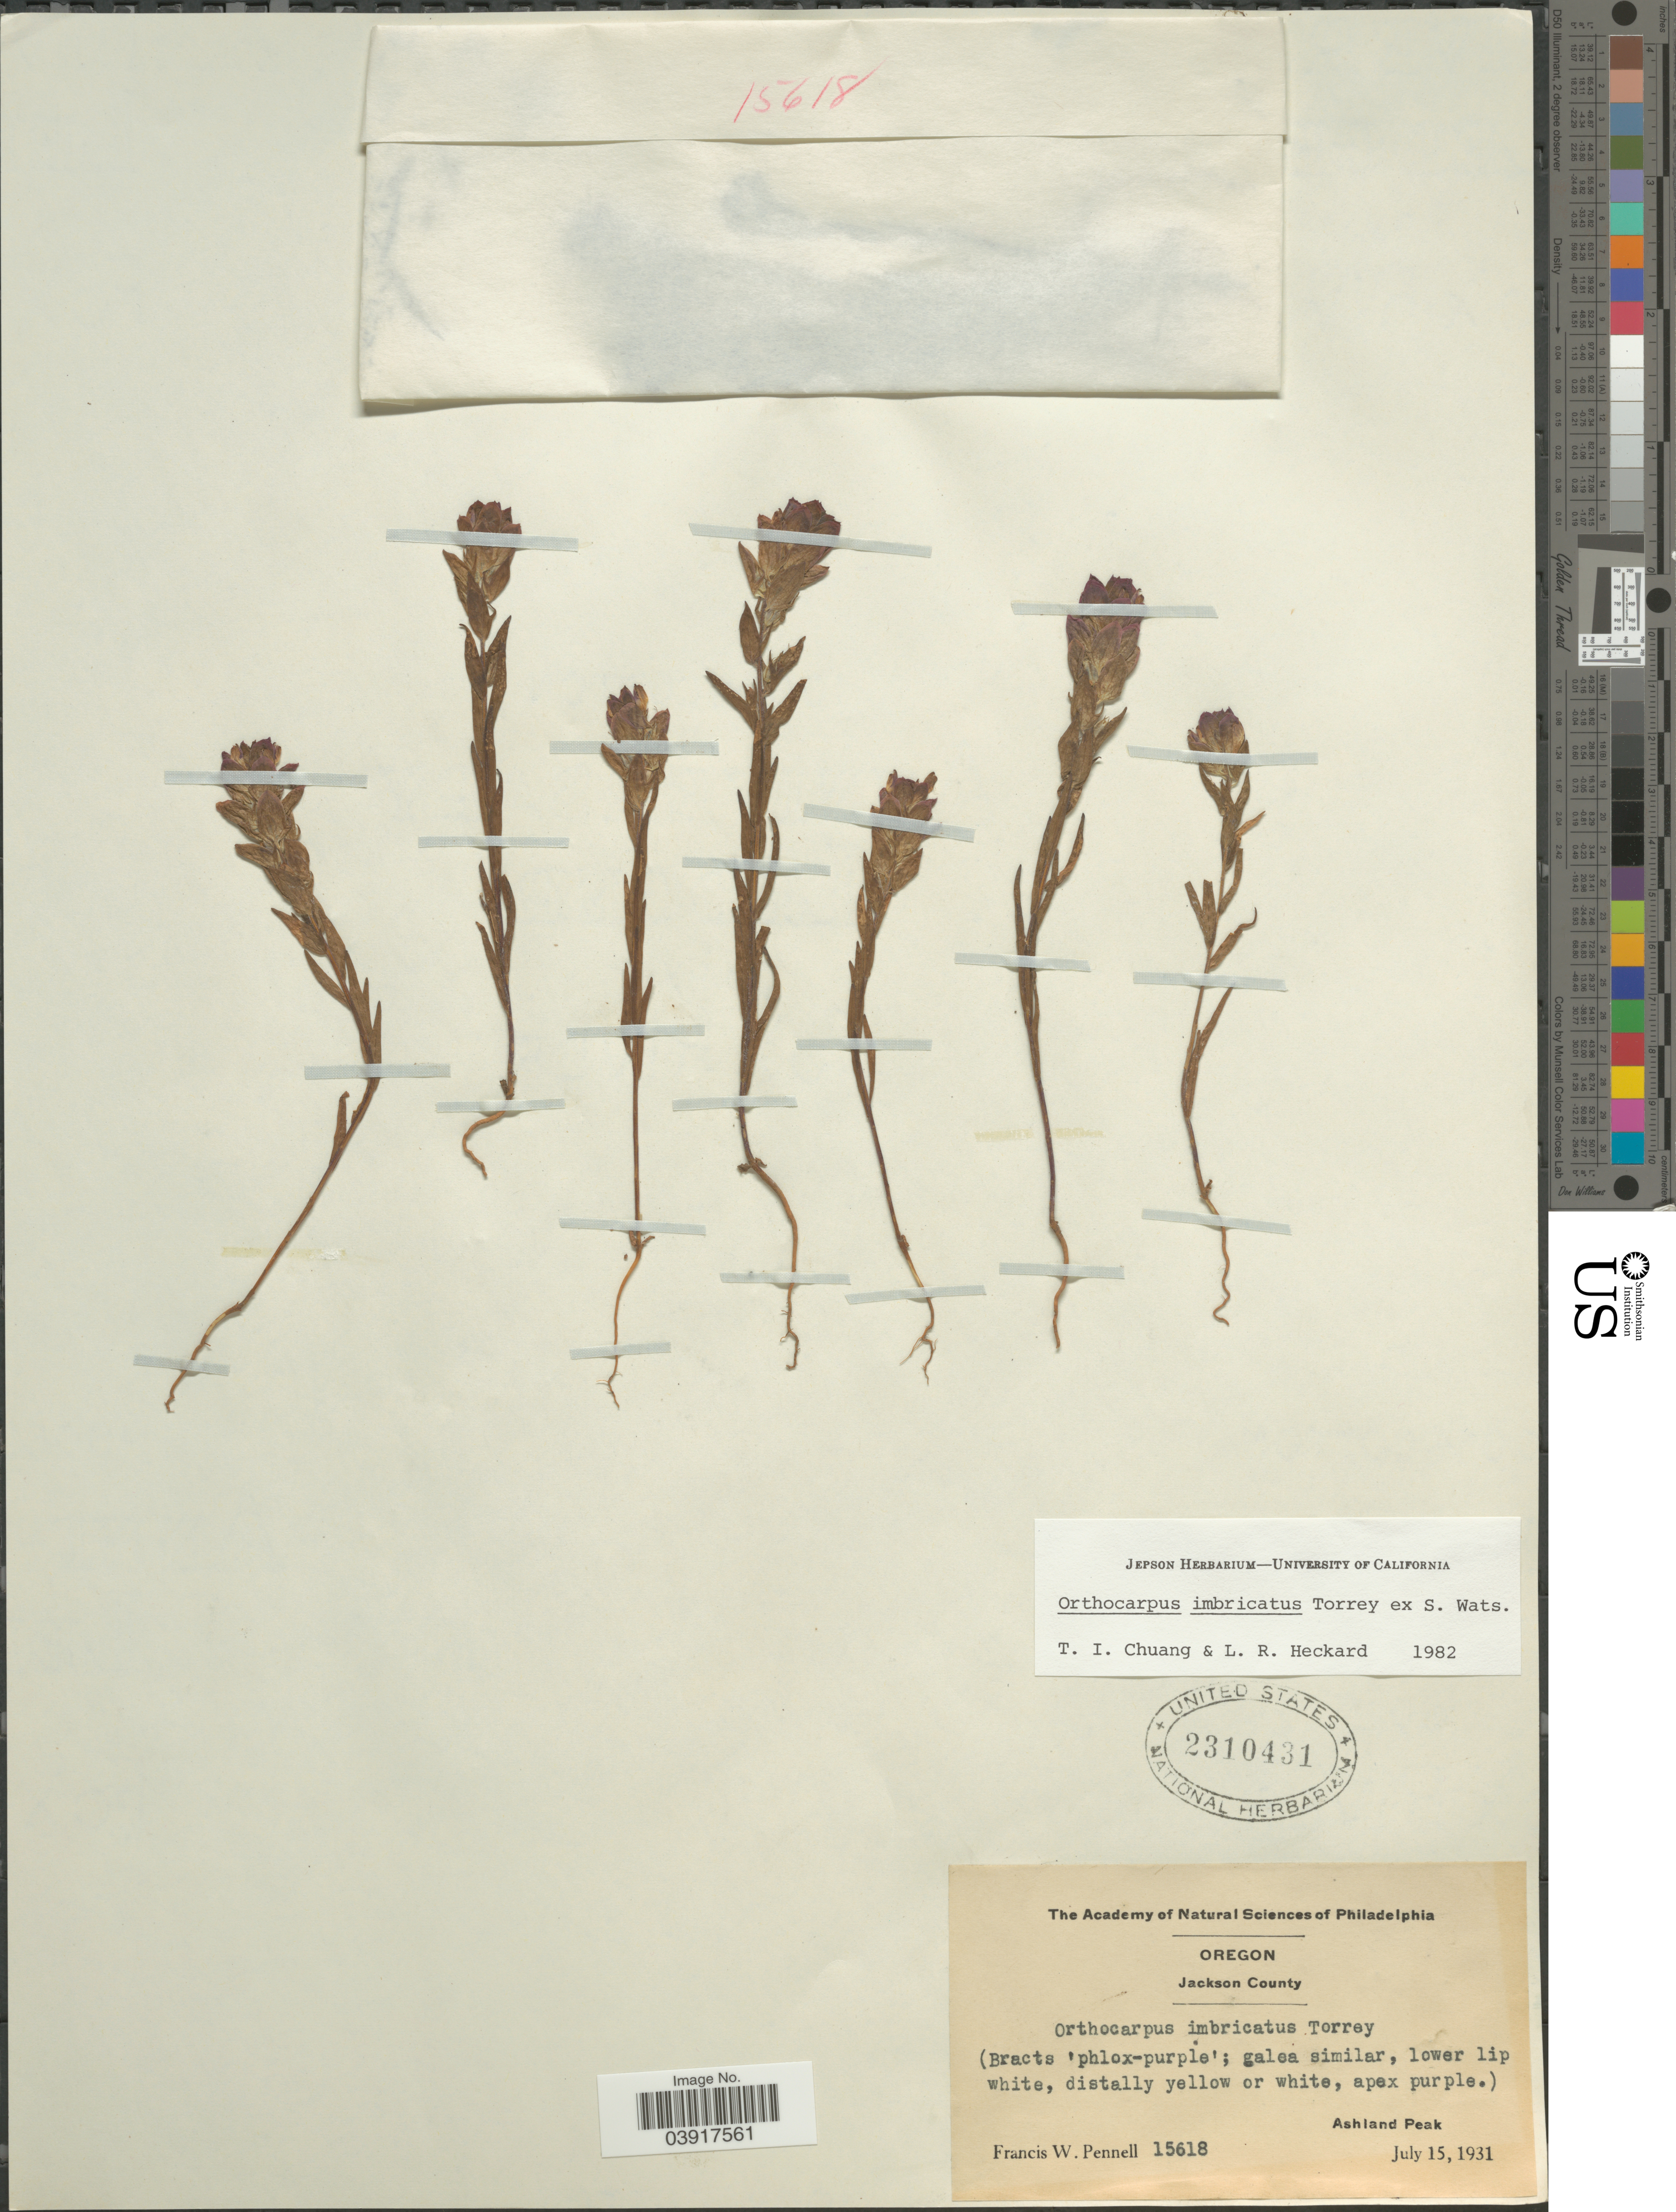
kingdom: Plantae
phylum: Tracheophyta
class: Liliopsida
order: Asparagales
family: Iridaceae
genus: Gladiolus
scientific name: Gladiolus saccatus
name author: (Klatt) Goldblatt & M.P. de Vos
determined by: Strong, Mark T., (BOT), Smithsonian Institution - National Museum of Natural History (UNITED STATES)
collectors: F. W. Pennell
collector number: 15618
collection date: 1931-07-15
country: United States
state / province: Oregon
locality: Jackson County. Ashland Peak.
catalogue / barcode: US 2310431